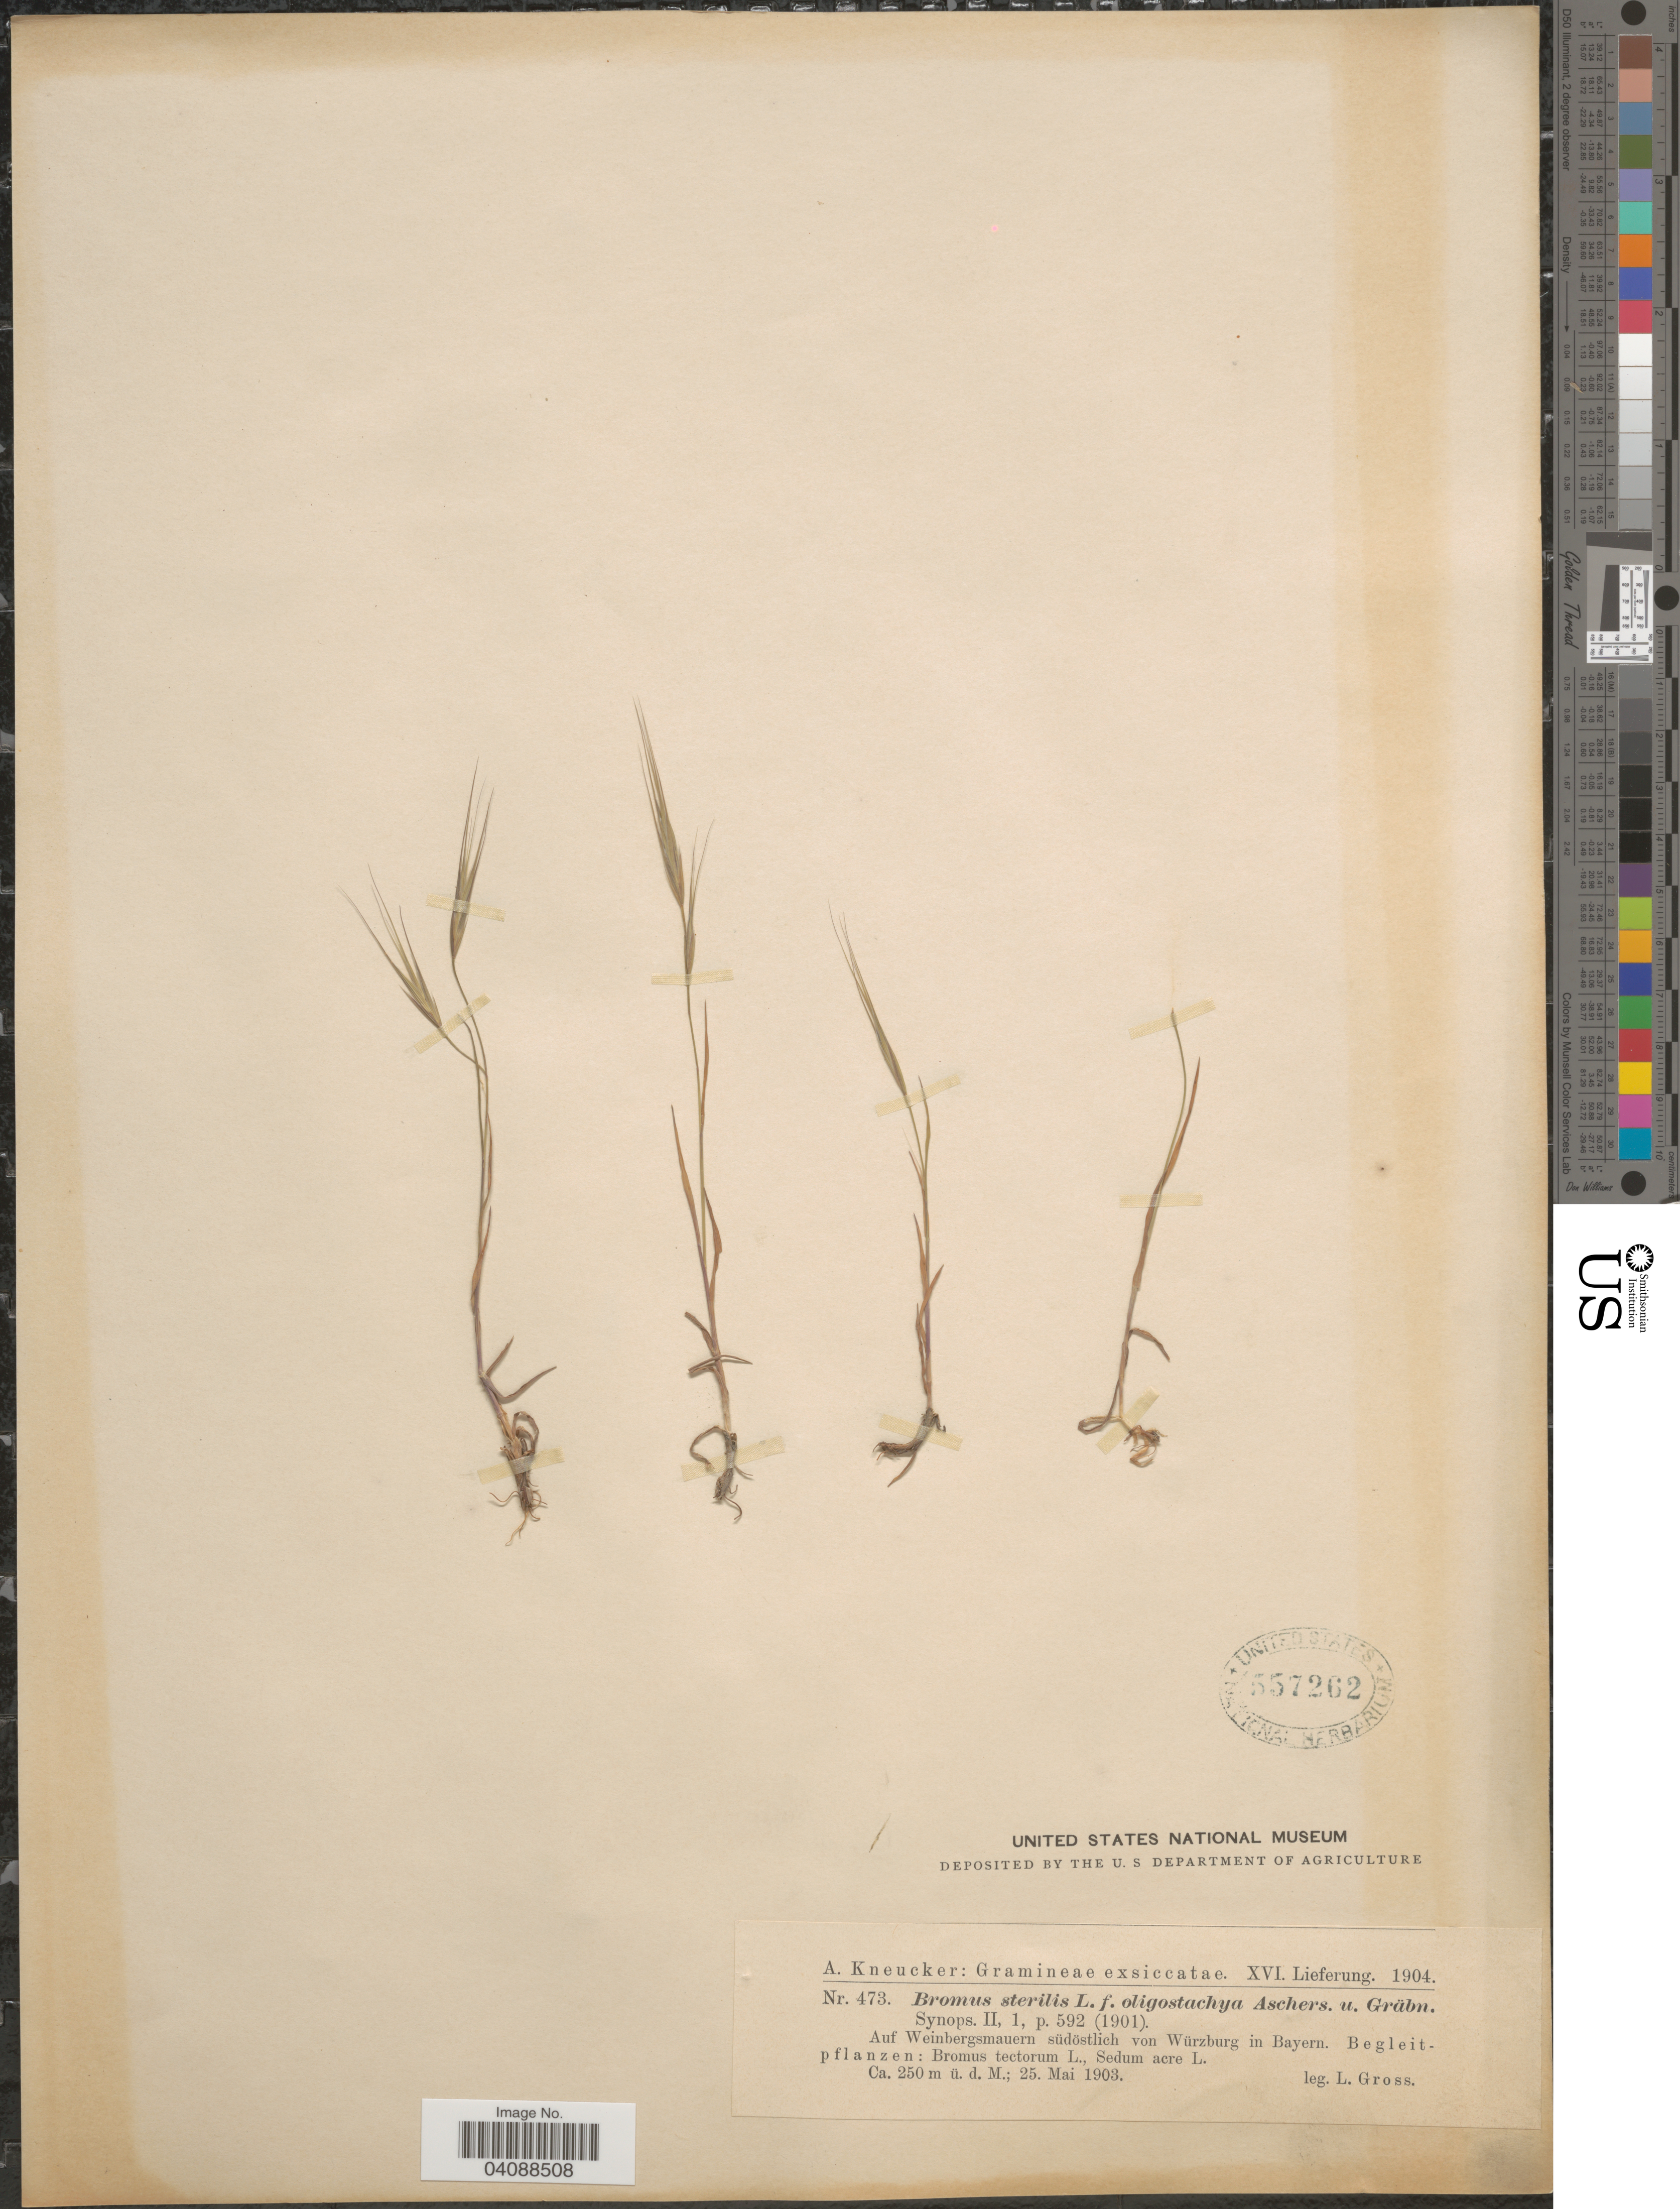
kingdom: Plantae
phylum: Tracheophyta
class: Liliopsida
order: Poales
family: Poaceae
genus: Bromus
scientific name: Bromus sterilis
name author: L.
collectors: L. Gross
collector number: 473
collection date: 1903-05-25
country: Germany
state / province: Bayern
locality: Auf Weinbergsmauern südöstlich von Würzburg in Bayern.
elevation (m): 250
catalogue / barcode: US 557262